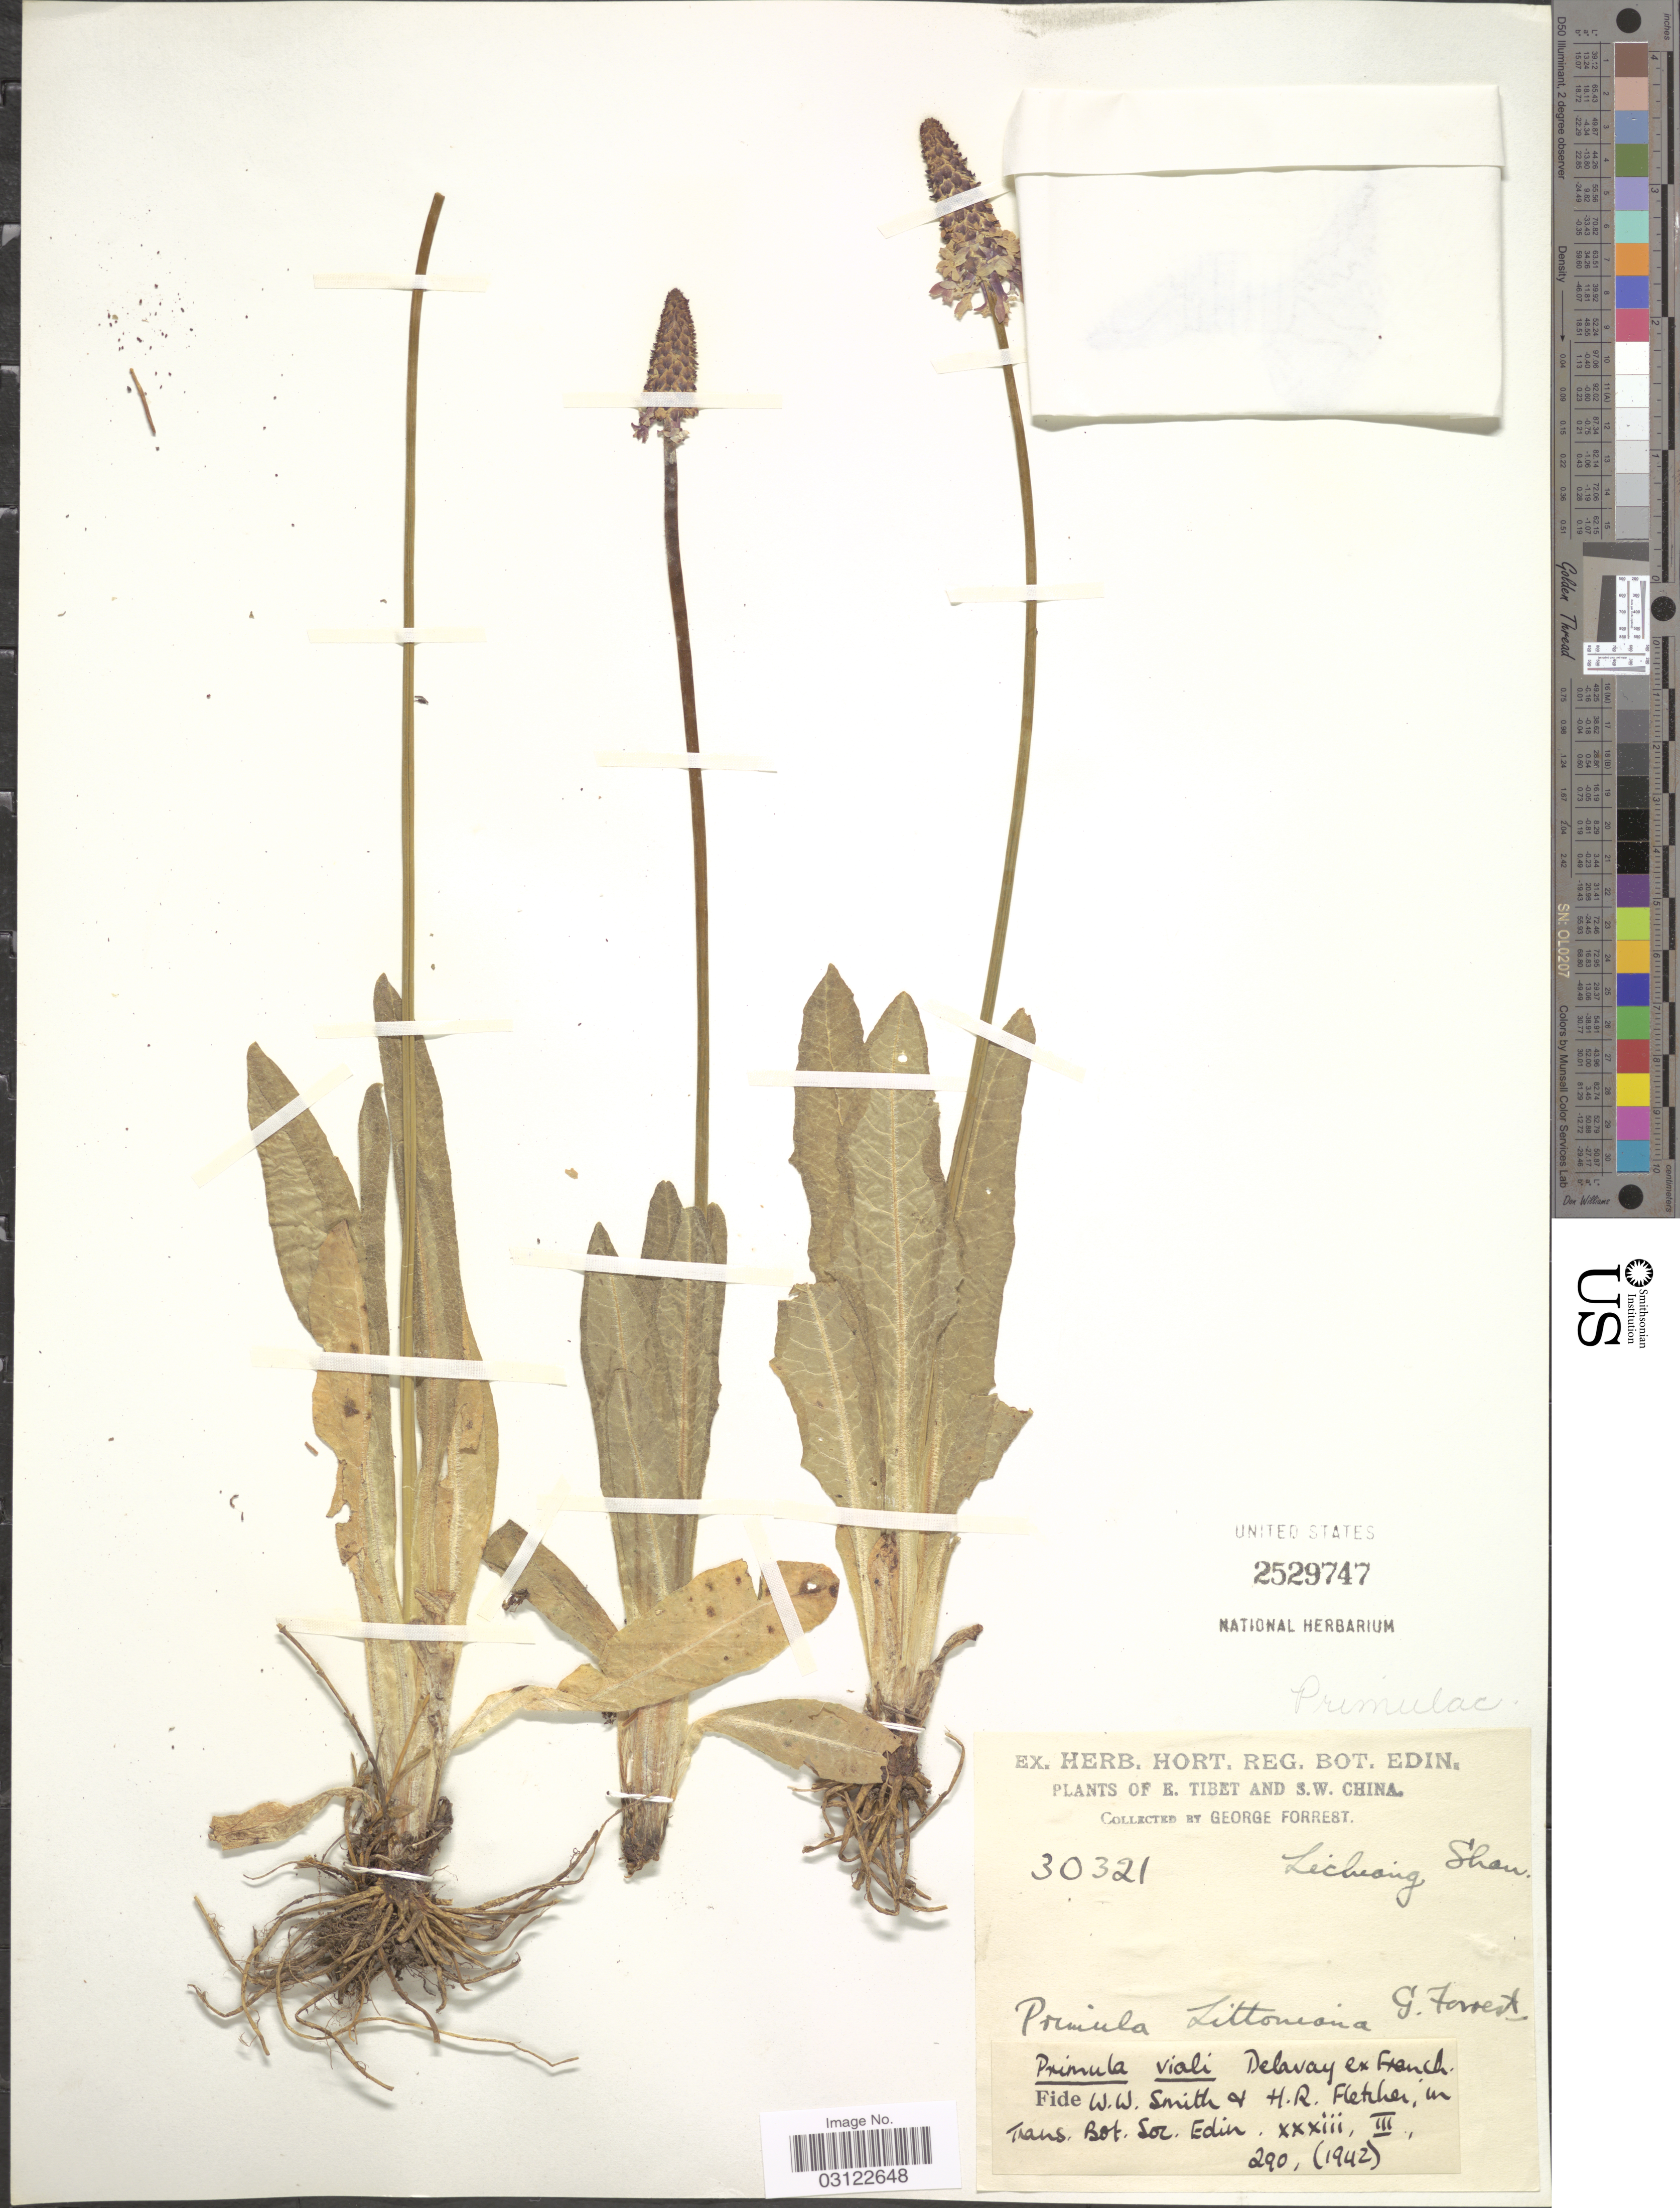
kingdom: Plantae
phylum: Tracheophyta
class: Magnoliopsida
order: Ericales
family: Primulaceae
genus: Primula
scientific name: Primula vialii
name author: Delavay ex Franch.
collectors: G. Forrest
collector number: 30321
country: China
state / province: Xizang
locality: E. Tibet and S.W. China. Lichiang Shan.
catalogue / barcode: US 2529747